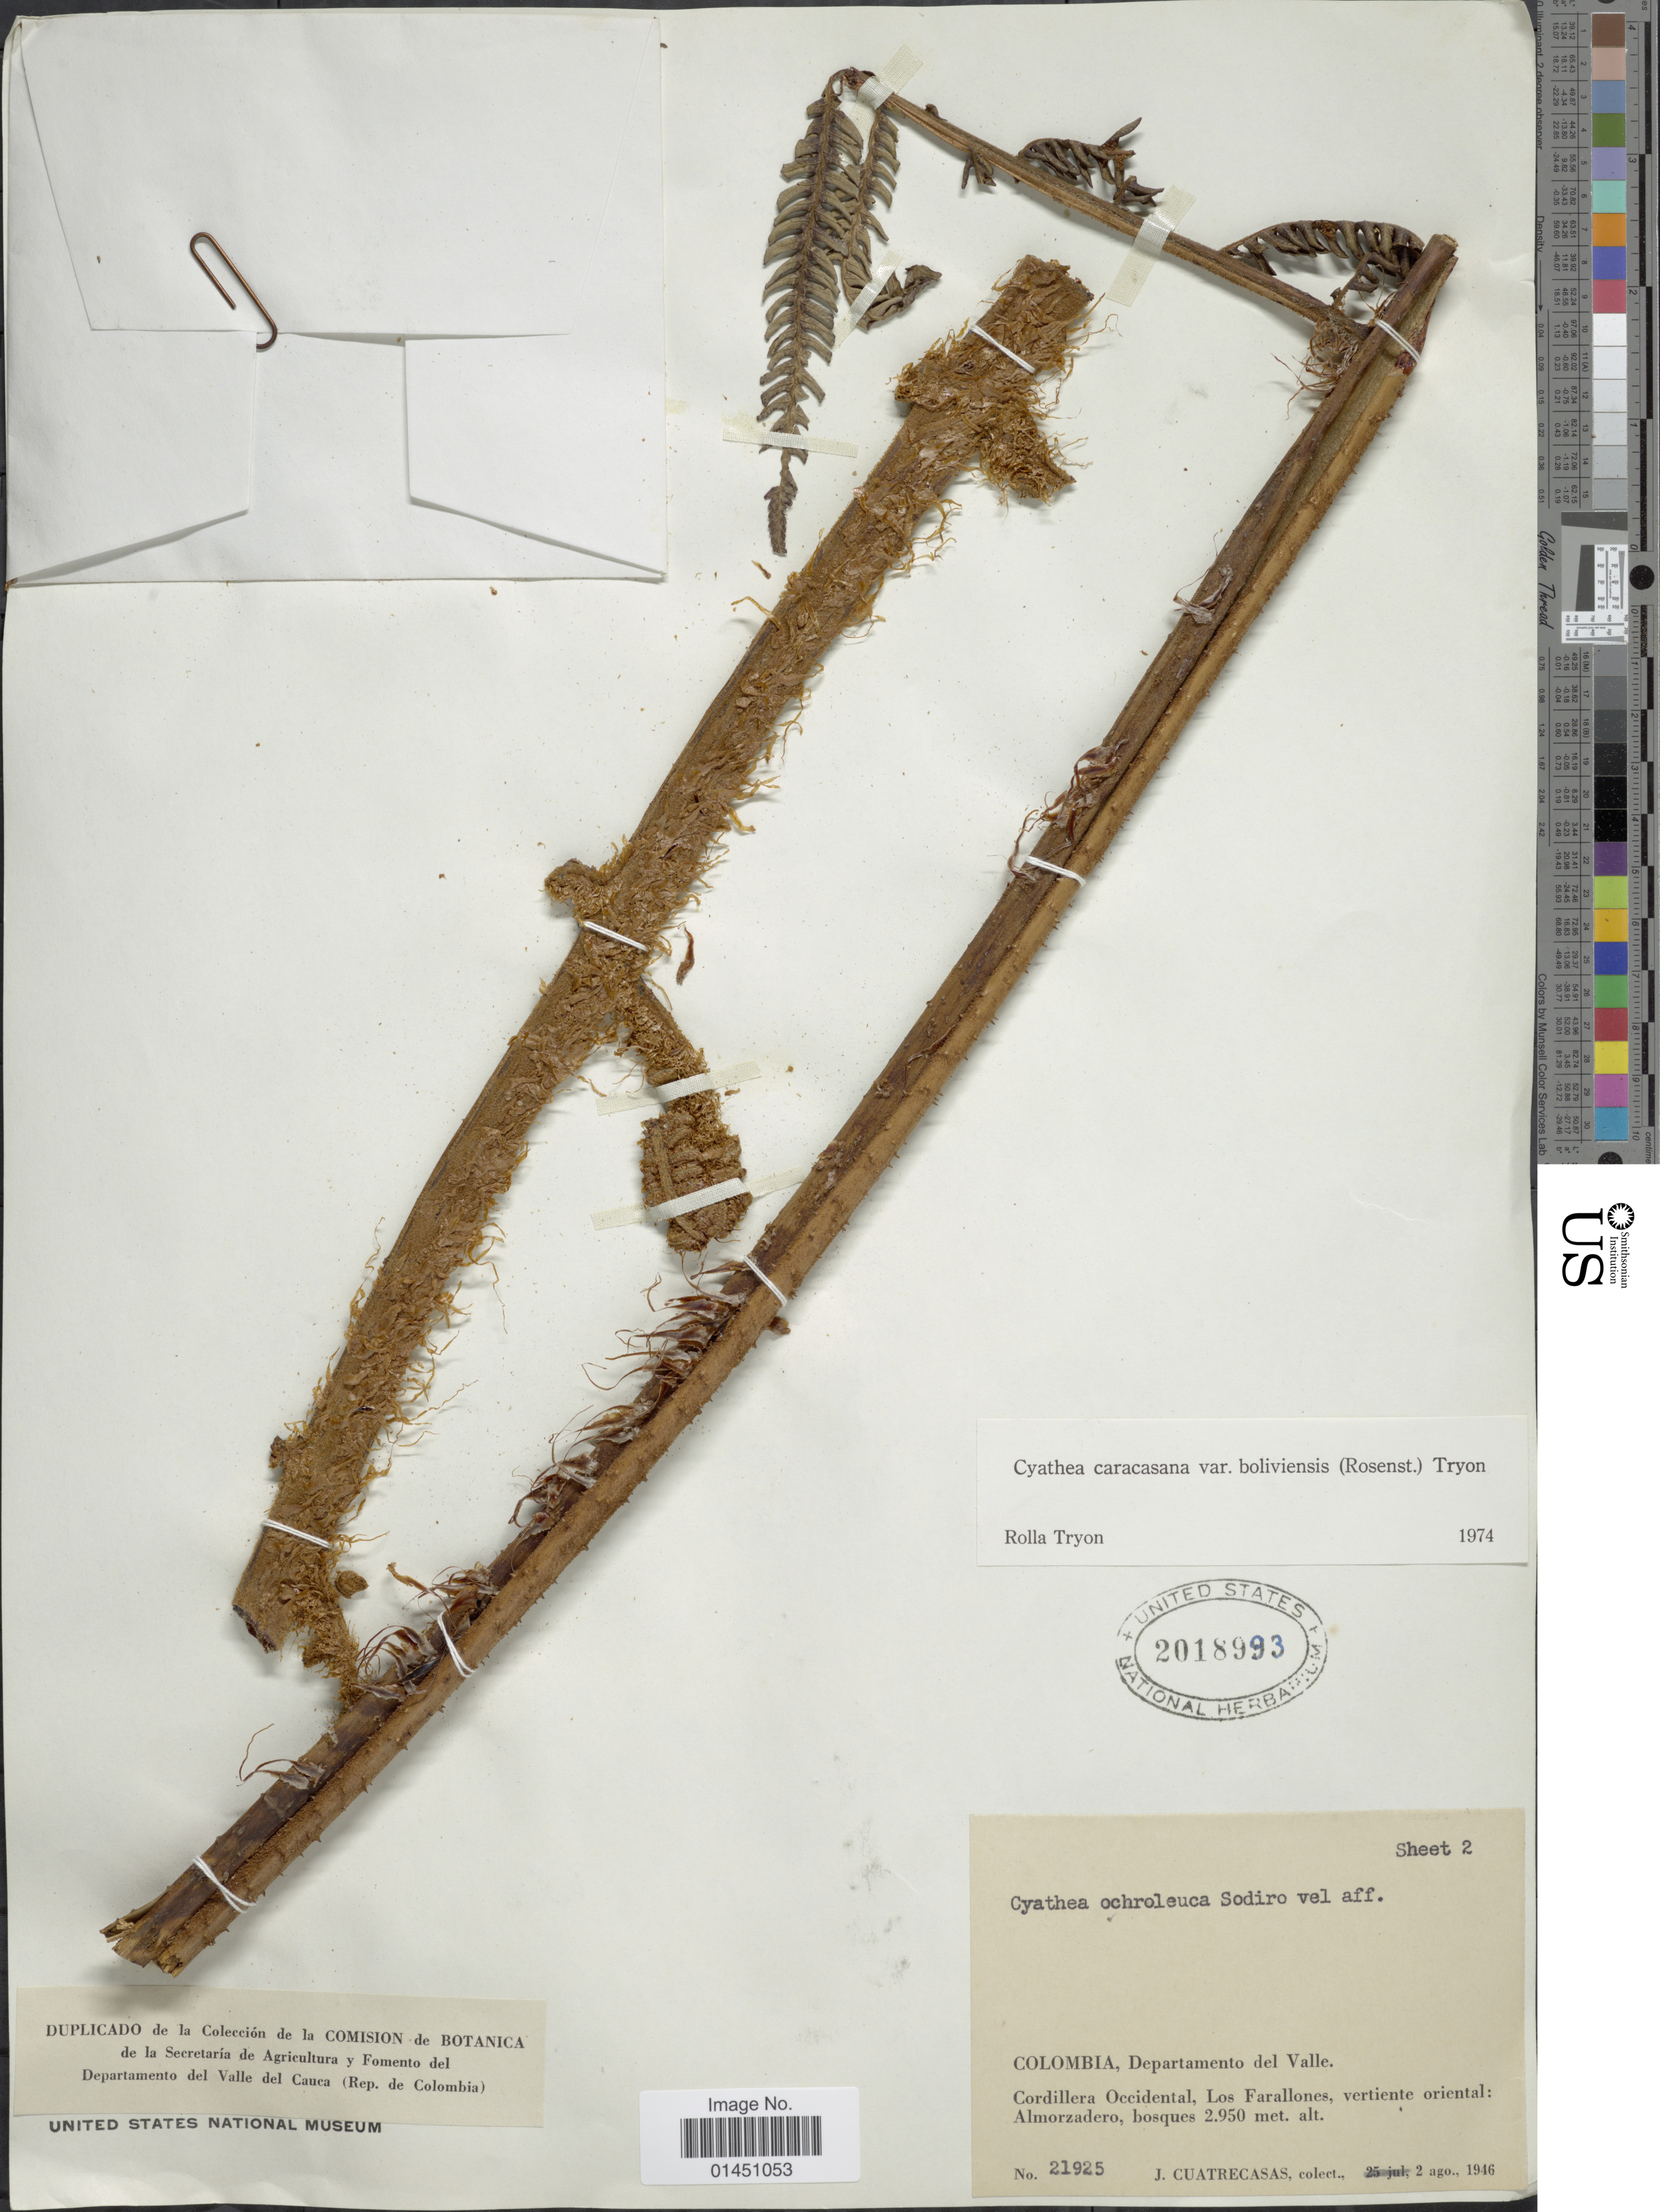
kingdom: Plantae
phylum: Tracheophyta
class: Polypodiopsida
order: Cyatheales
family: Cyatheaceae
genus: Cyathea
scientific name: Cyathea caracasana var. boliviensis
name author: (Rosenst.) R.M. Tryon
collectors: J. Cuatrecasas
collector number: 21925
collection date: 1946-08-02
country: Colombia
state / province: Valle del Cauca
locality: Departamento del Valle. Cordillera Occidental, Los Farallones, vertiente oriental: Almorzadero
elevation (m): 2950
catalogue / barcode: US 2018993